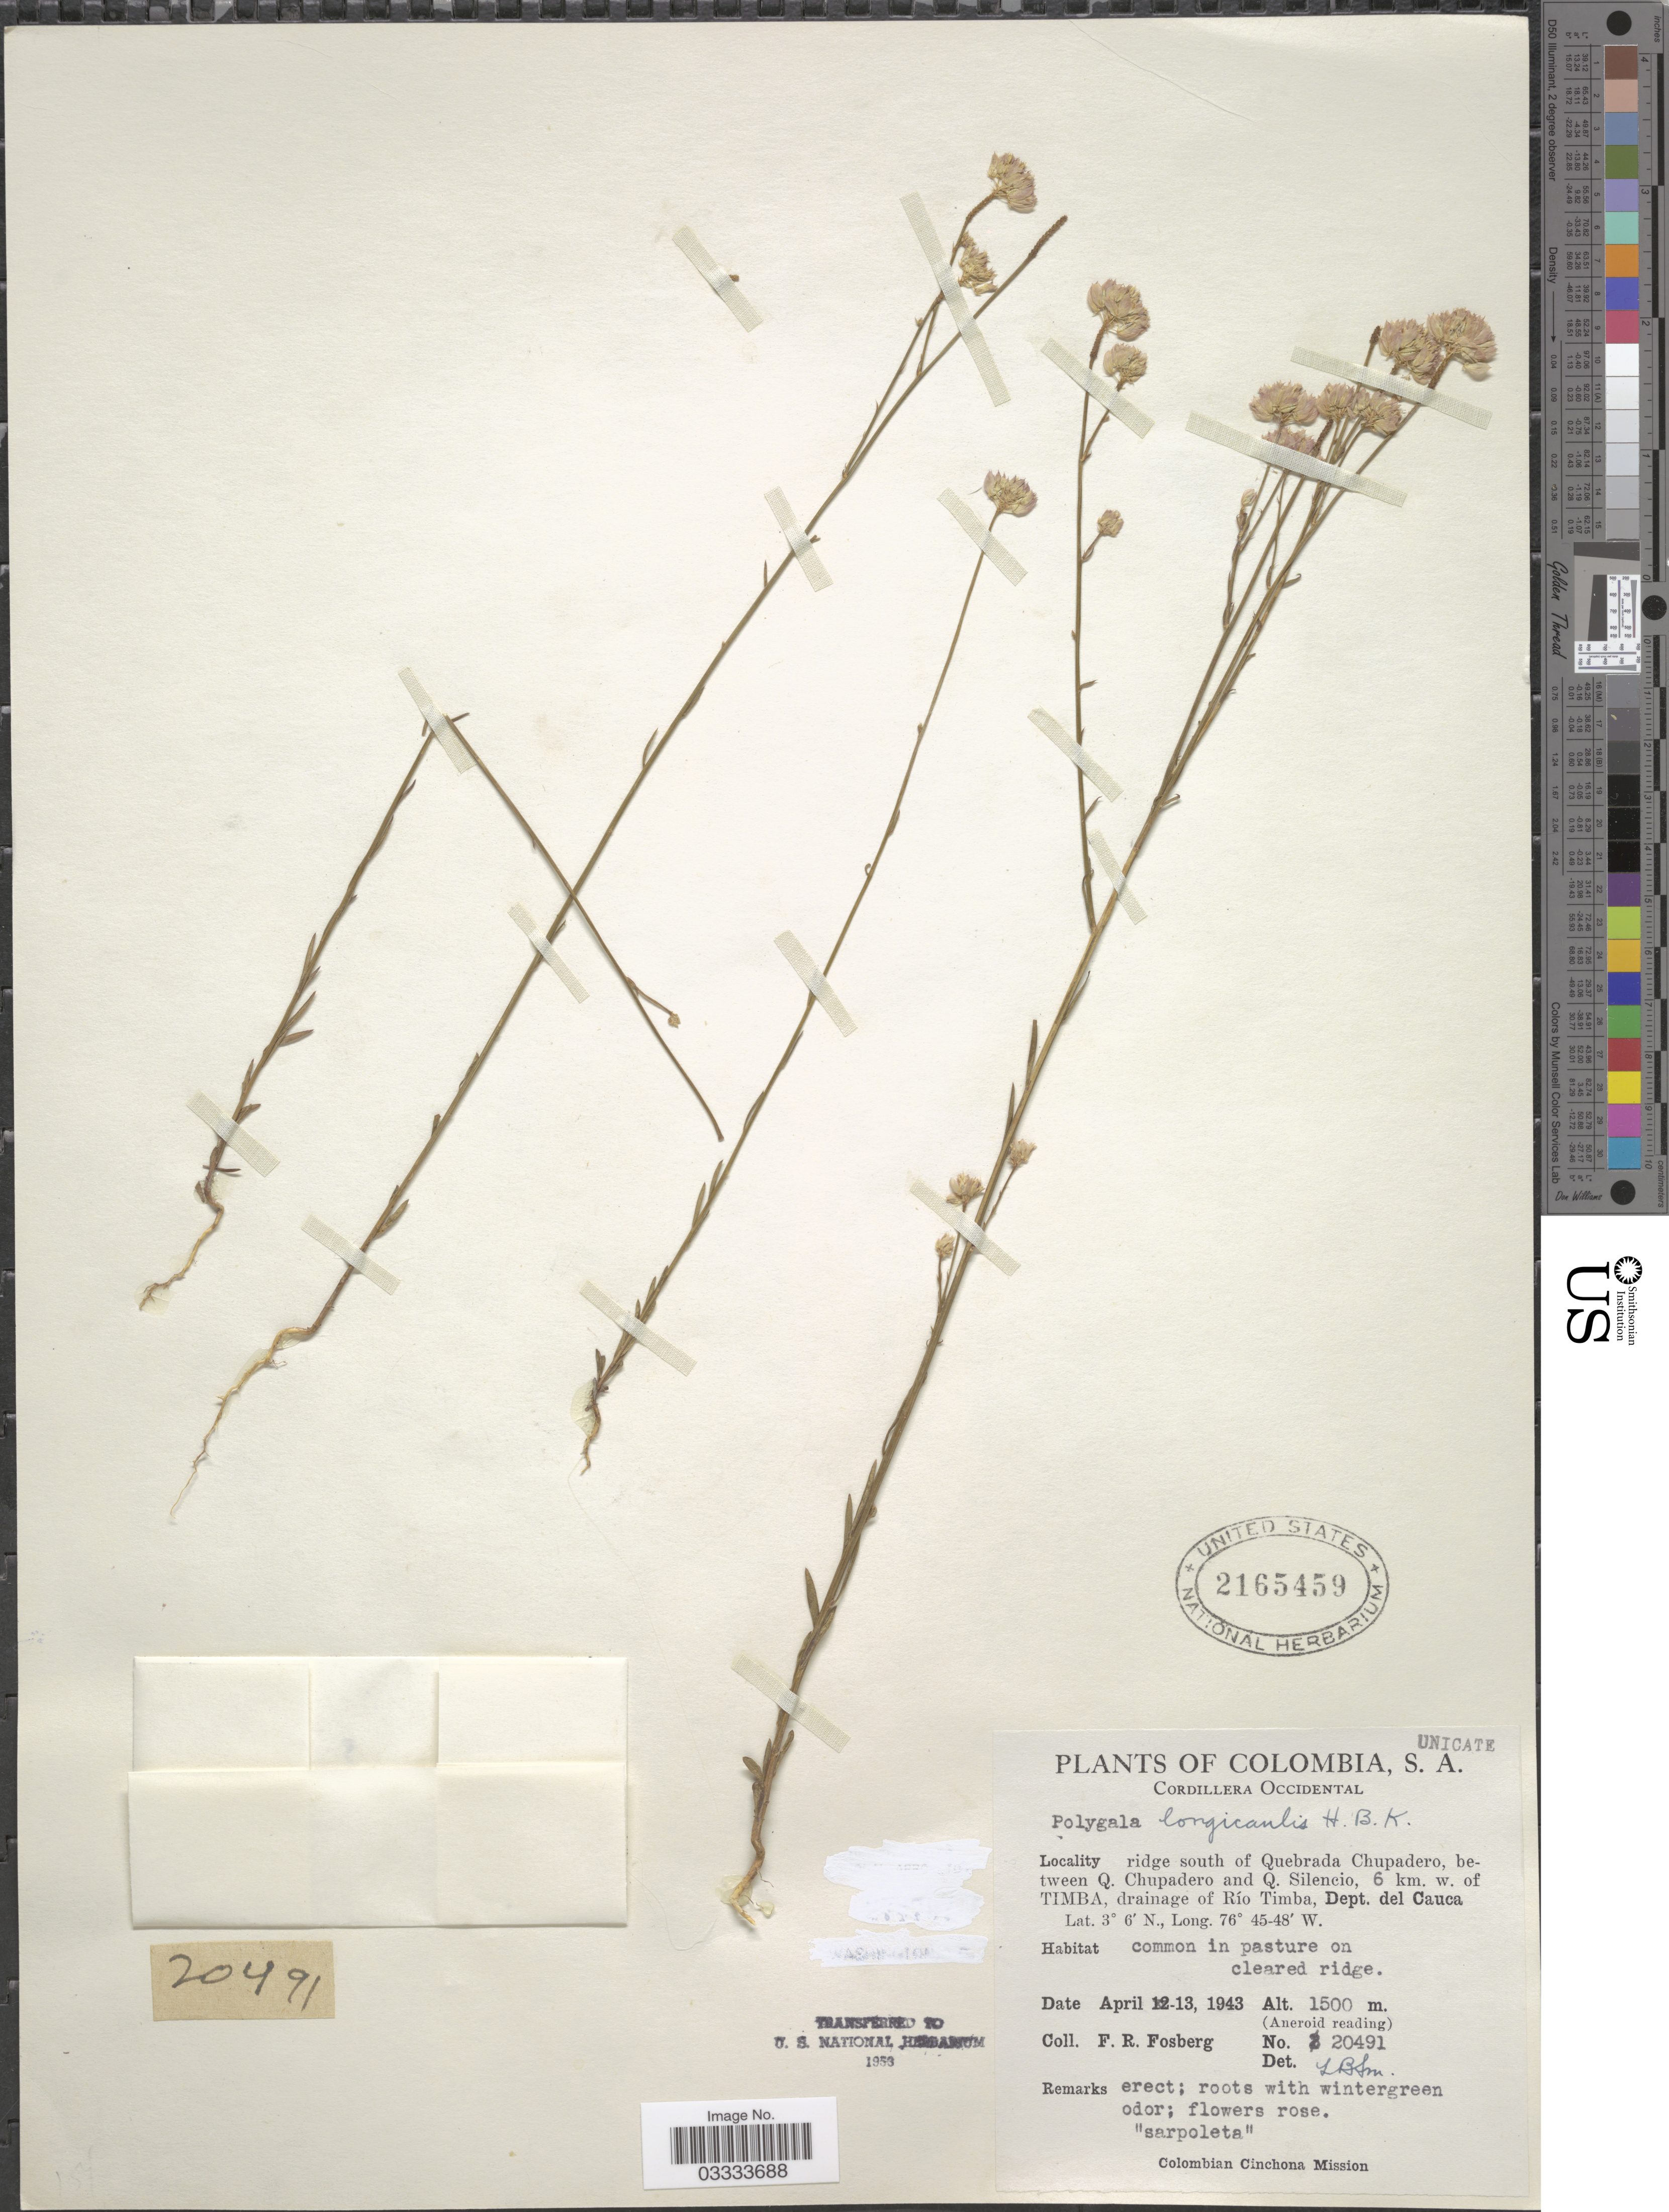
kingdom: Plantae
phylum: Tracheophyta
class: Magnoliopsida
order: Fabales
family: Polygalaceae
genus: Polygala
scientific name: Polygala longicaulis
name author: Kunth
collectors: F. R. Fosberg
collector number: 20491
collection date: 1943-04-13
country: Colombia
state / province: Cauca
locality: Cordillera Occidental. Ridge south of Quebrada Chupadero, between Q. Chupadero and Q. Silencio, 6 km. w. of Timba, drainage of Río Timba, Dept. del Cauca.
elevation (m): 1500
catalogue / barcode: US 2165459